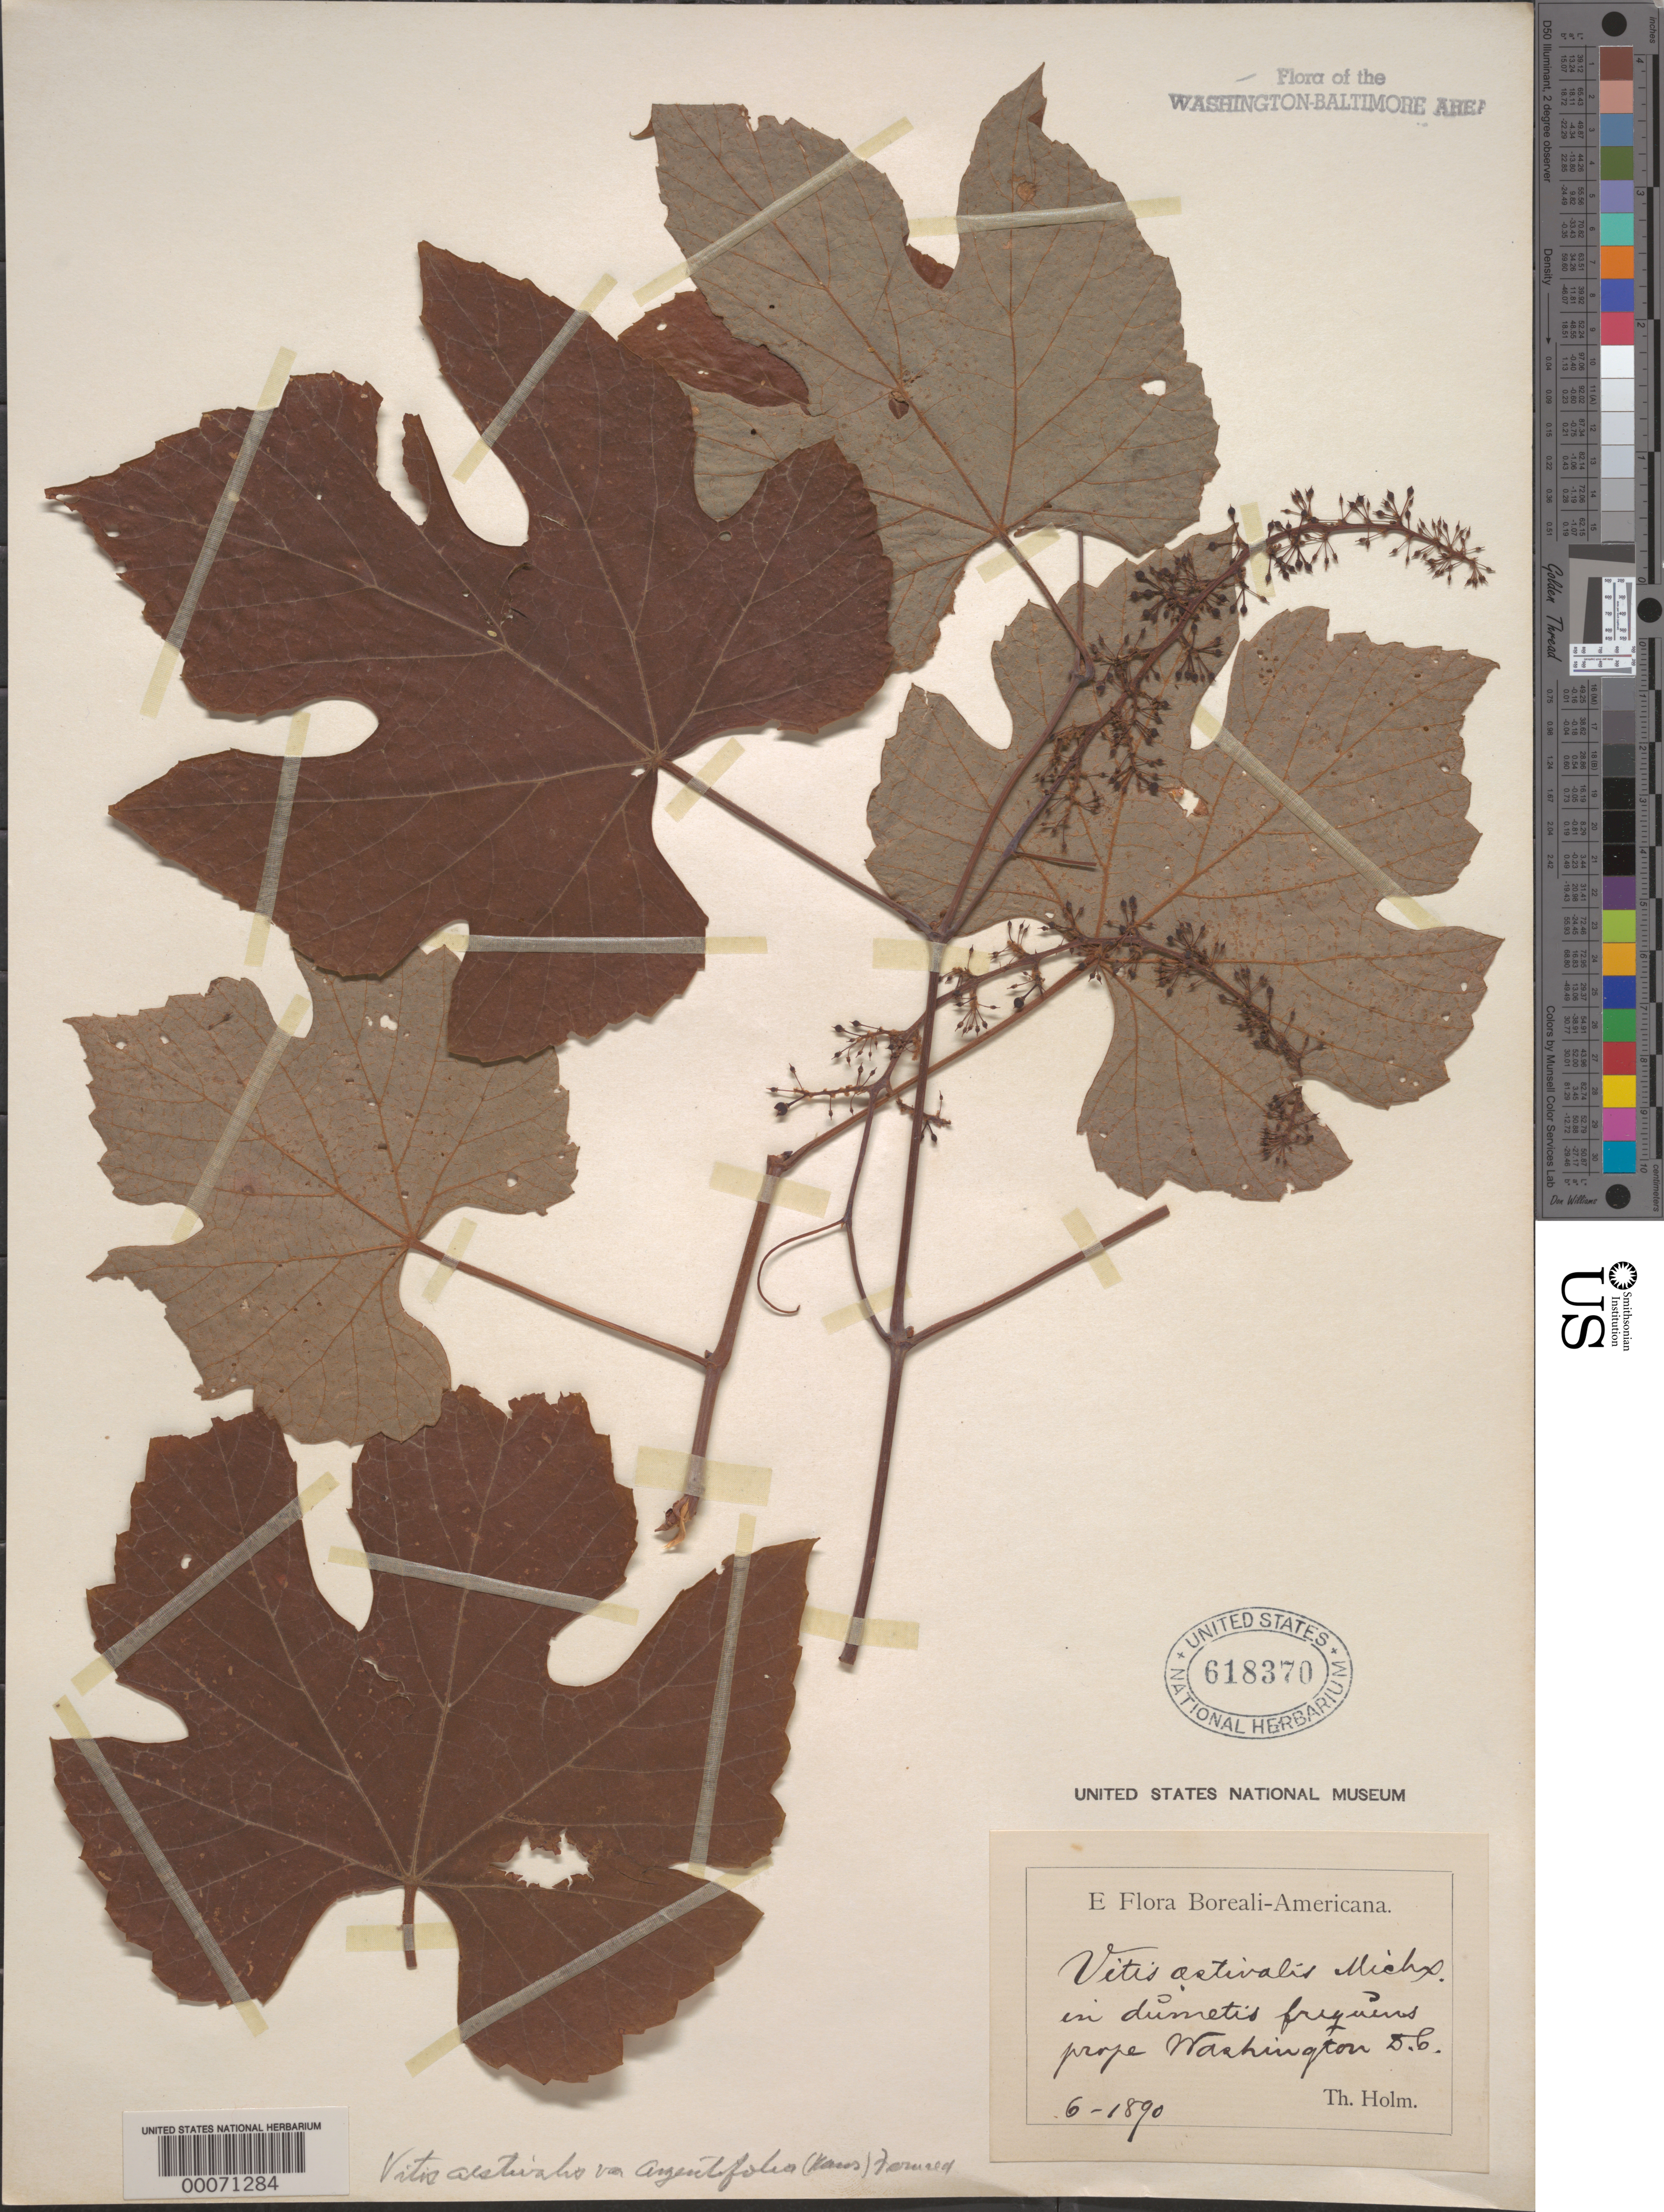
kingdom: Plantae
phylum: Tracheophyta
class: Magnoliopsida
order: Vitales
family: Vitaceae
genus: Vitis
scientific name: Vitis aestivalis var. argentifolia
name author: Michx.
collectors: T. Holm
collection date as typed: Jun 1890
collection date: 1890-06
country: United States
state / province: District of Columbia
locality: Vicinity of Washington, DC.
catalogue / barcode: US 618370